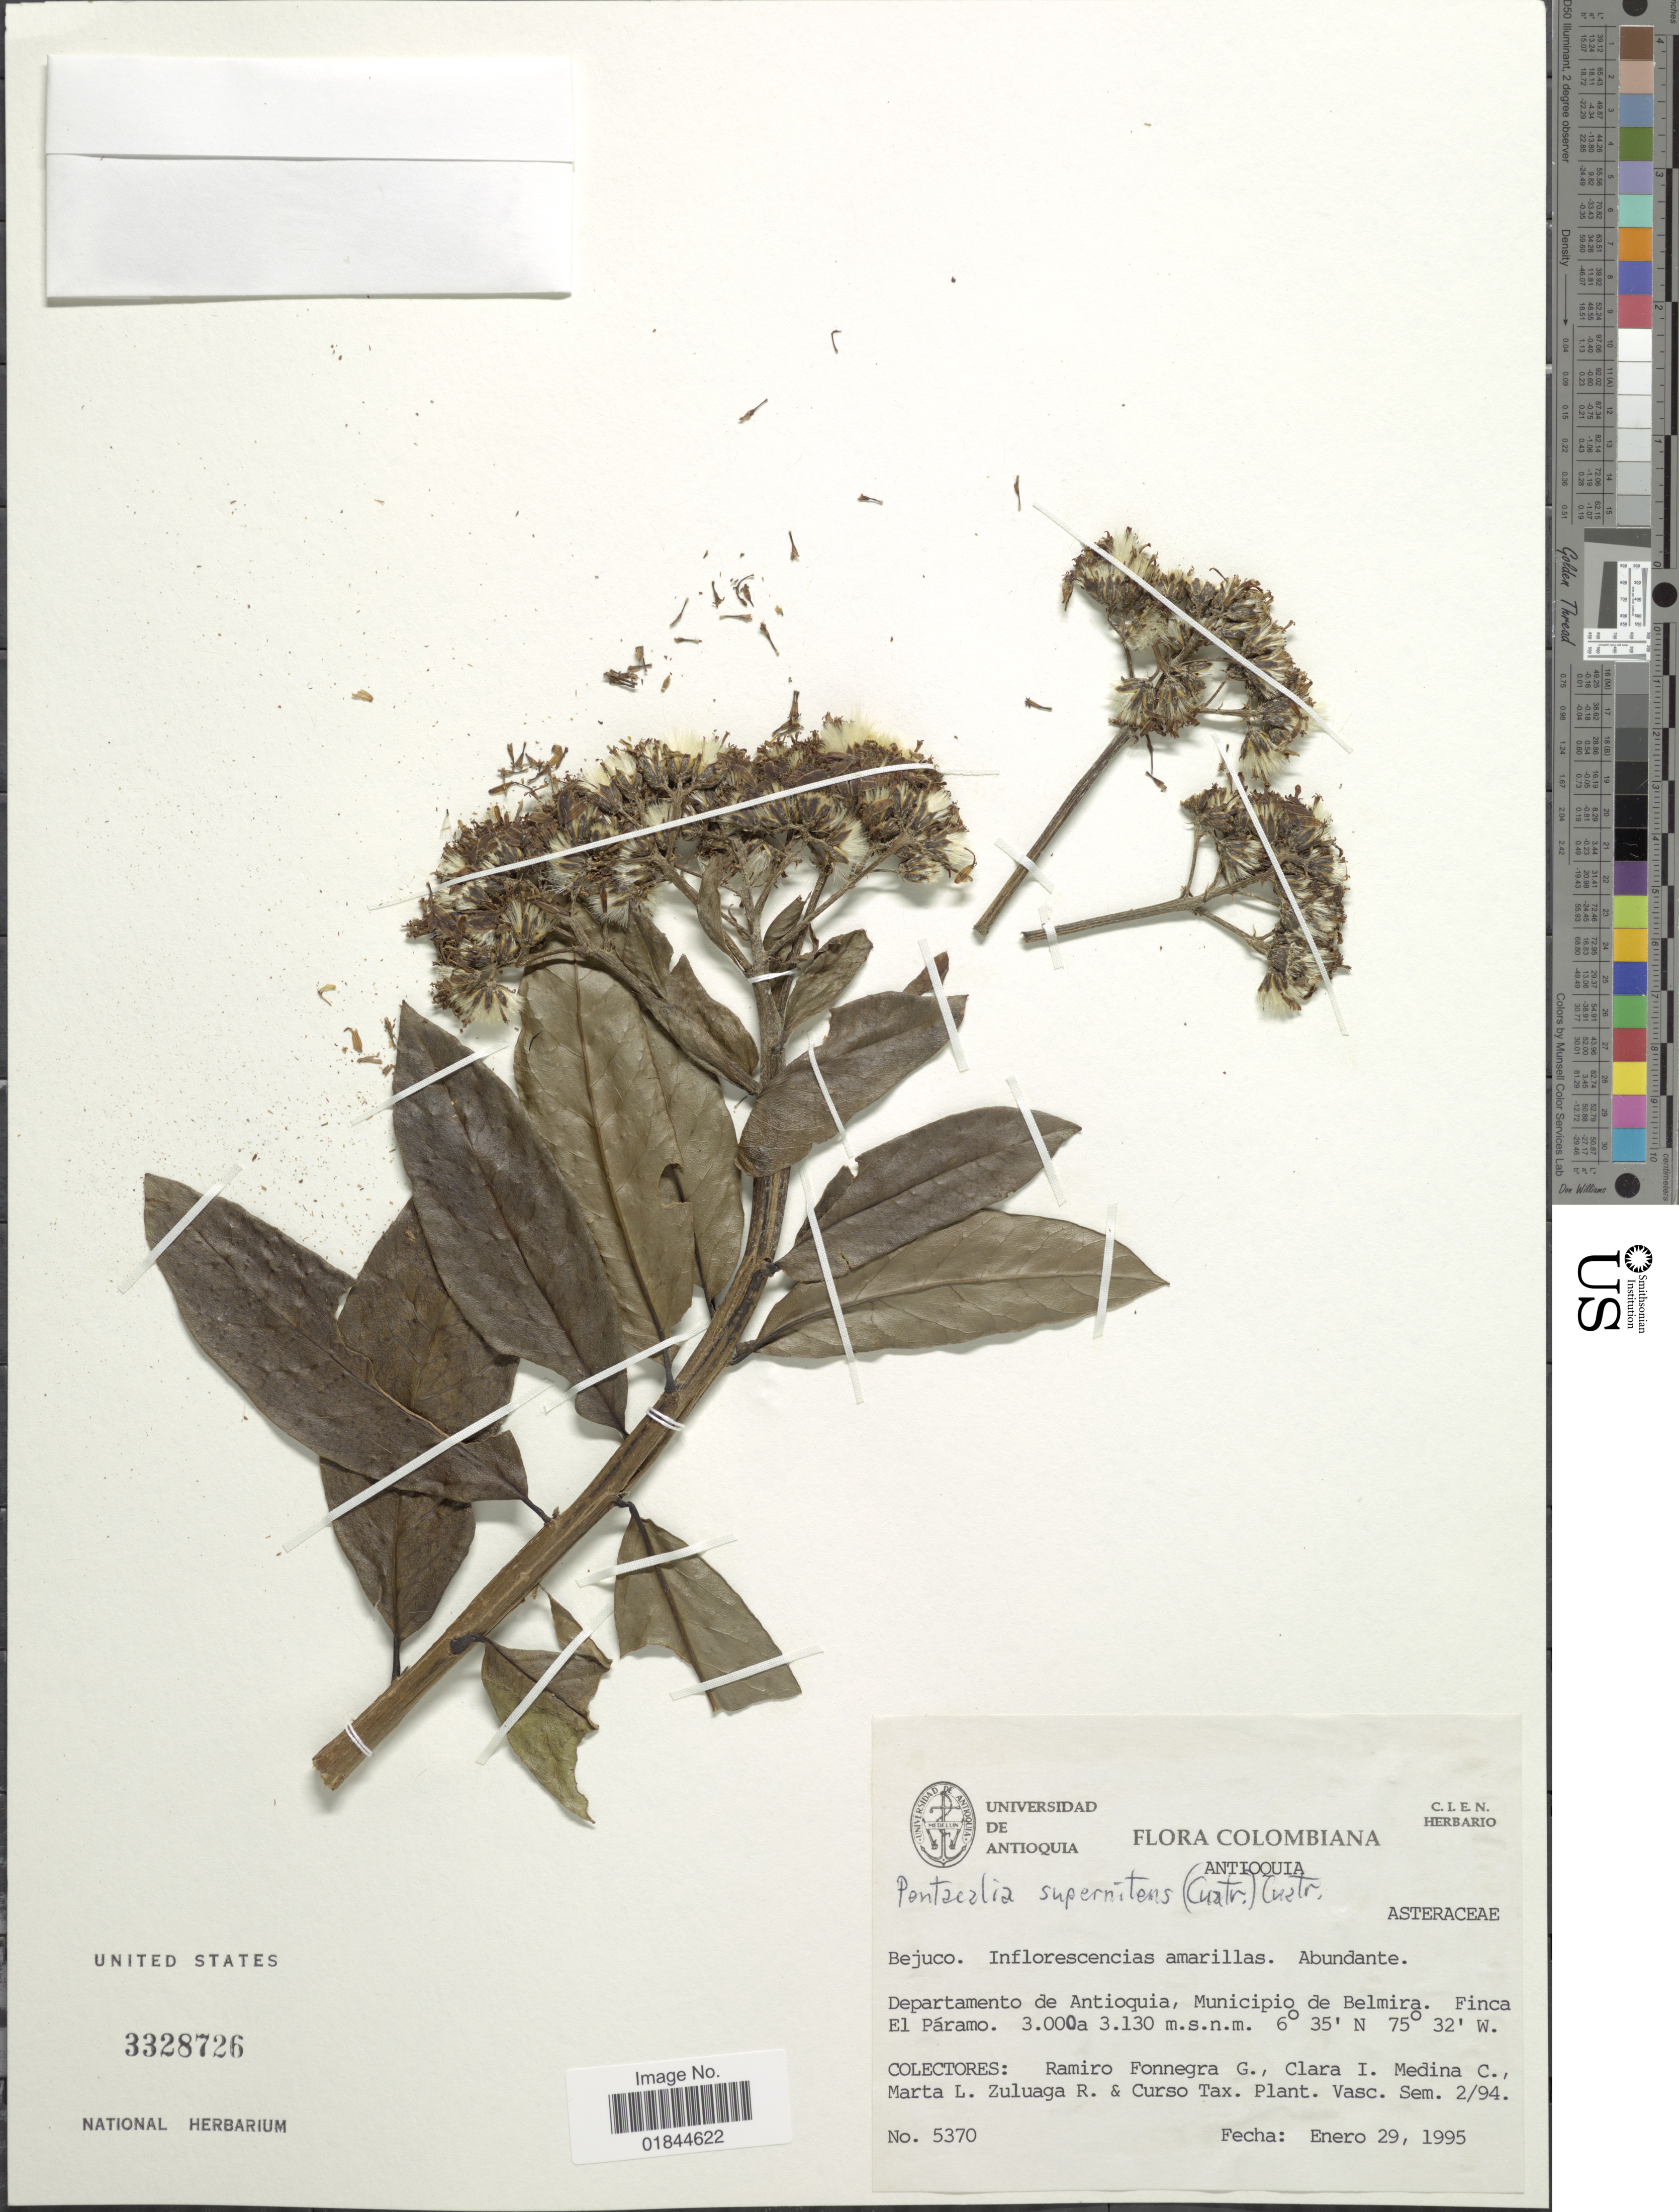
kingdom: Plantae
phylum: Tracheophyta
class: Magnoliopsida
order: Asterales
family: Asteraceae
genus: Pentacalia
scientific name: Pentacalia supernitens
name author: (Cuatrec.) Cuatrec.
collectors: R. Fonnegra G., C. Medina C., M. Zuluaga R.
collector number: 5370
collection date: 1995-01-29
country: Colombia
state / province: Antioquia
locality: Municipio de Belmira, Finca El Paramo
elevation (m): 3000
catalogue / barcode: US 3328726